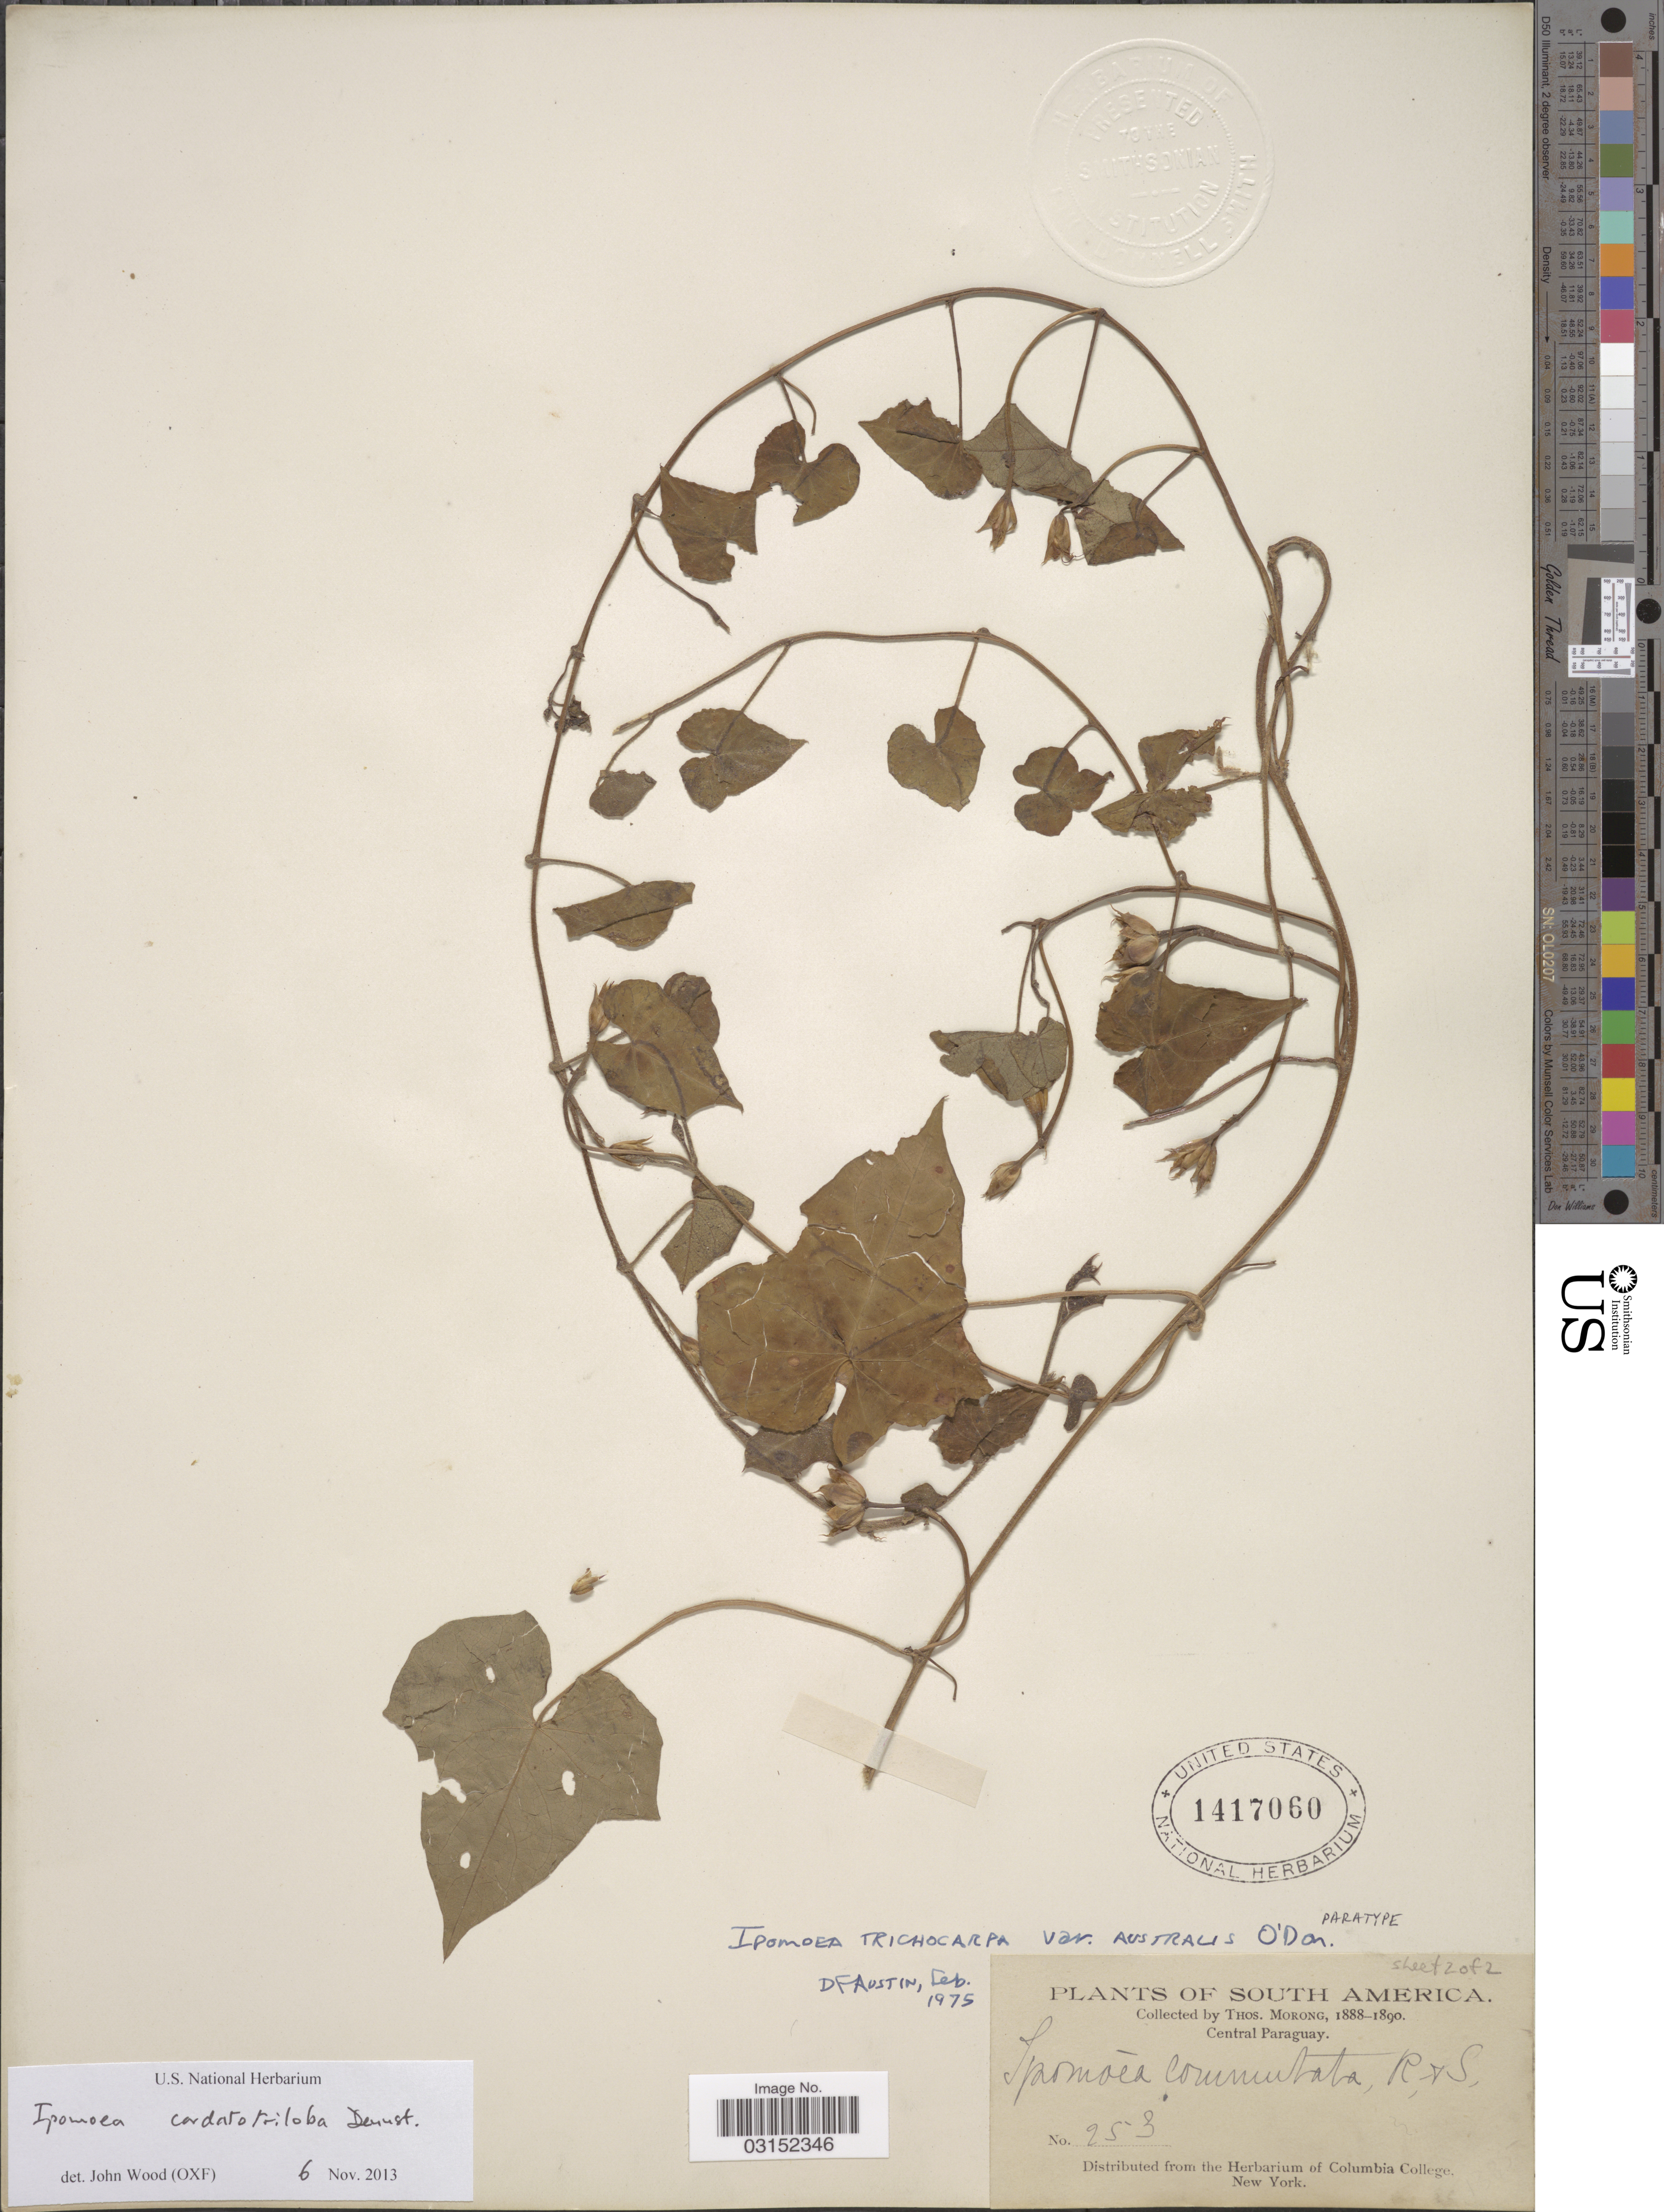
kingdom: Plantae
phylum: Tracheophyta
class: Magnoliopsida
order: Solanales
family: Convolvulaceae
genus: Ipomoea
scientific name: Ipomoea cordatotriloba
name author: Dennst.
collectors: ex herb. T. Morong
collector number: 253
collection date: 1888/1890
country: Paraguay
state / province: Central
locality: Central Paraguay.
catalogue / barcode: US 1417060